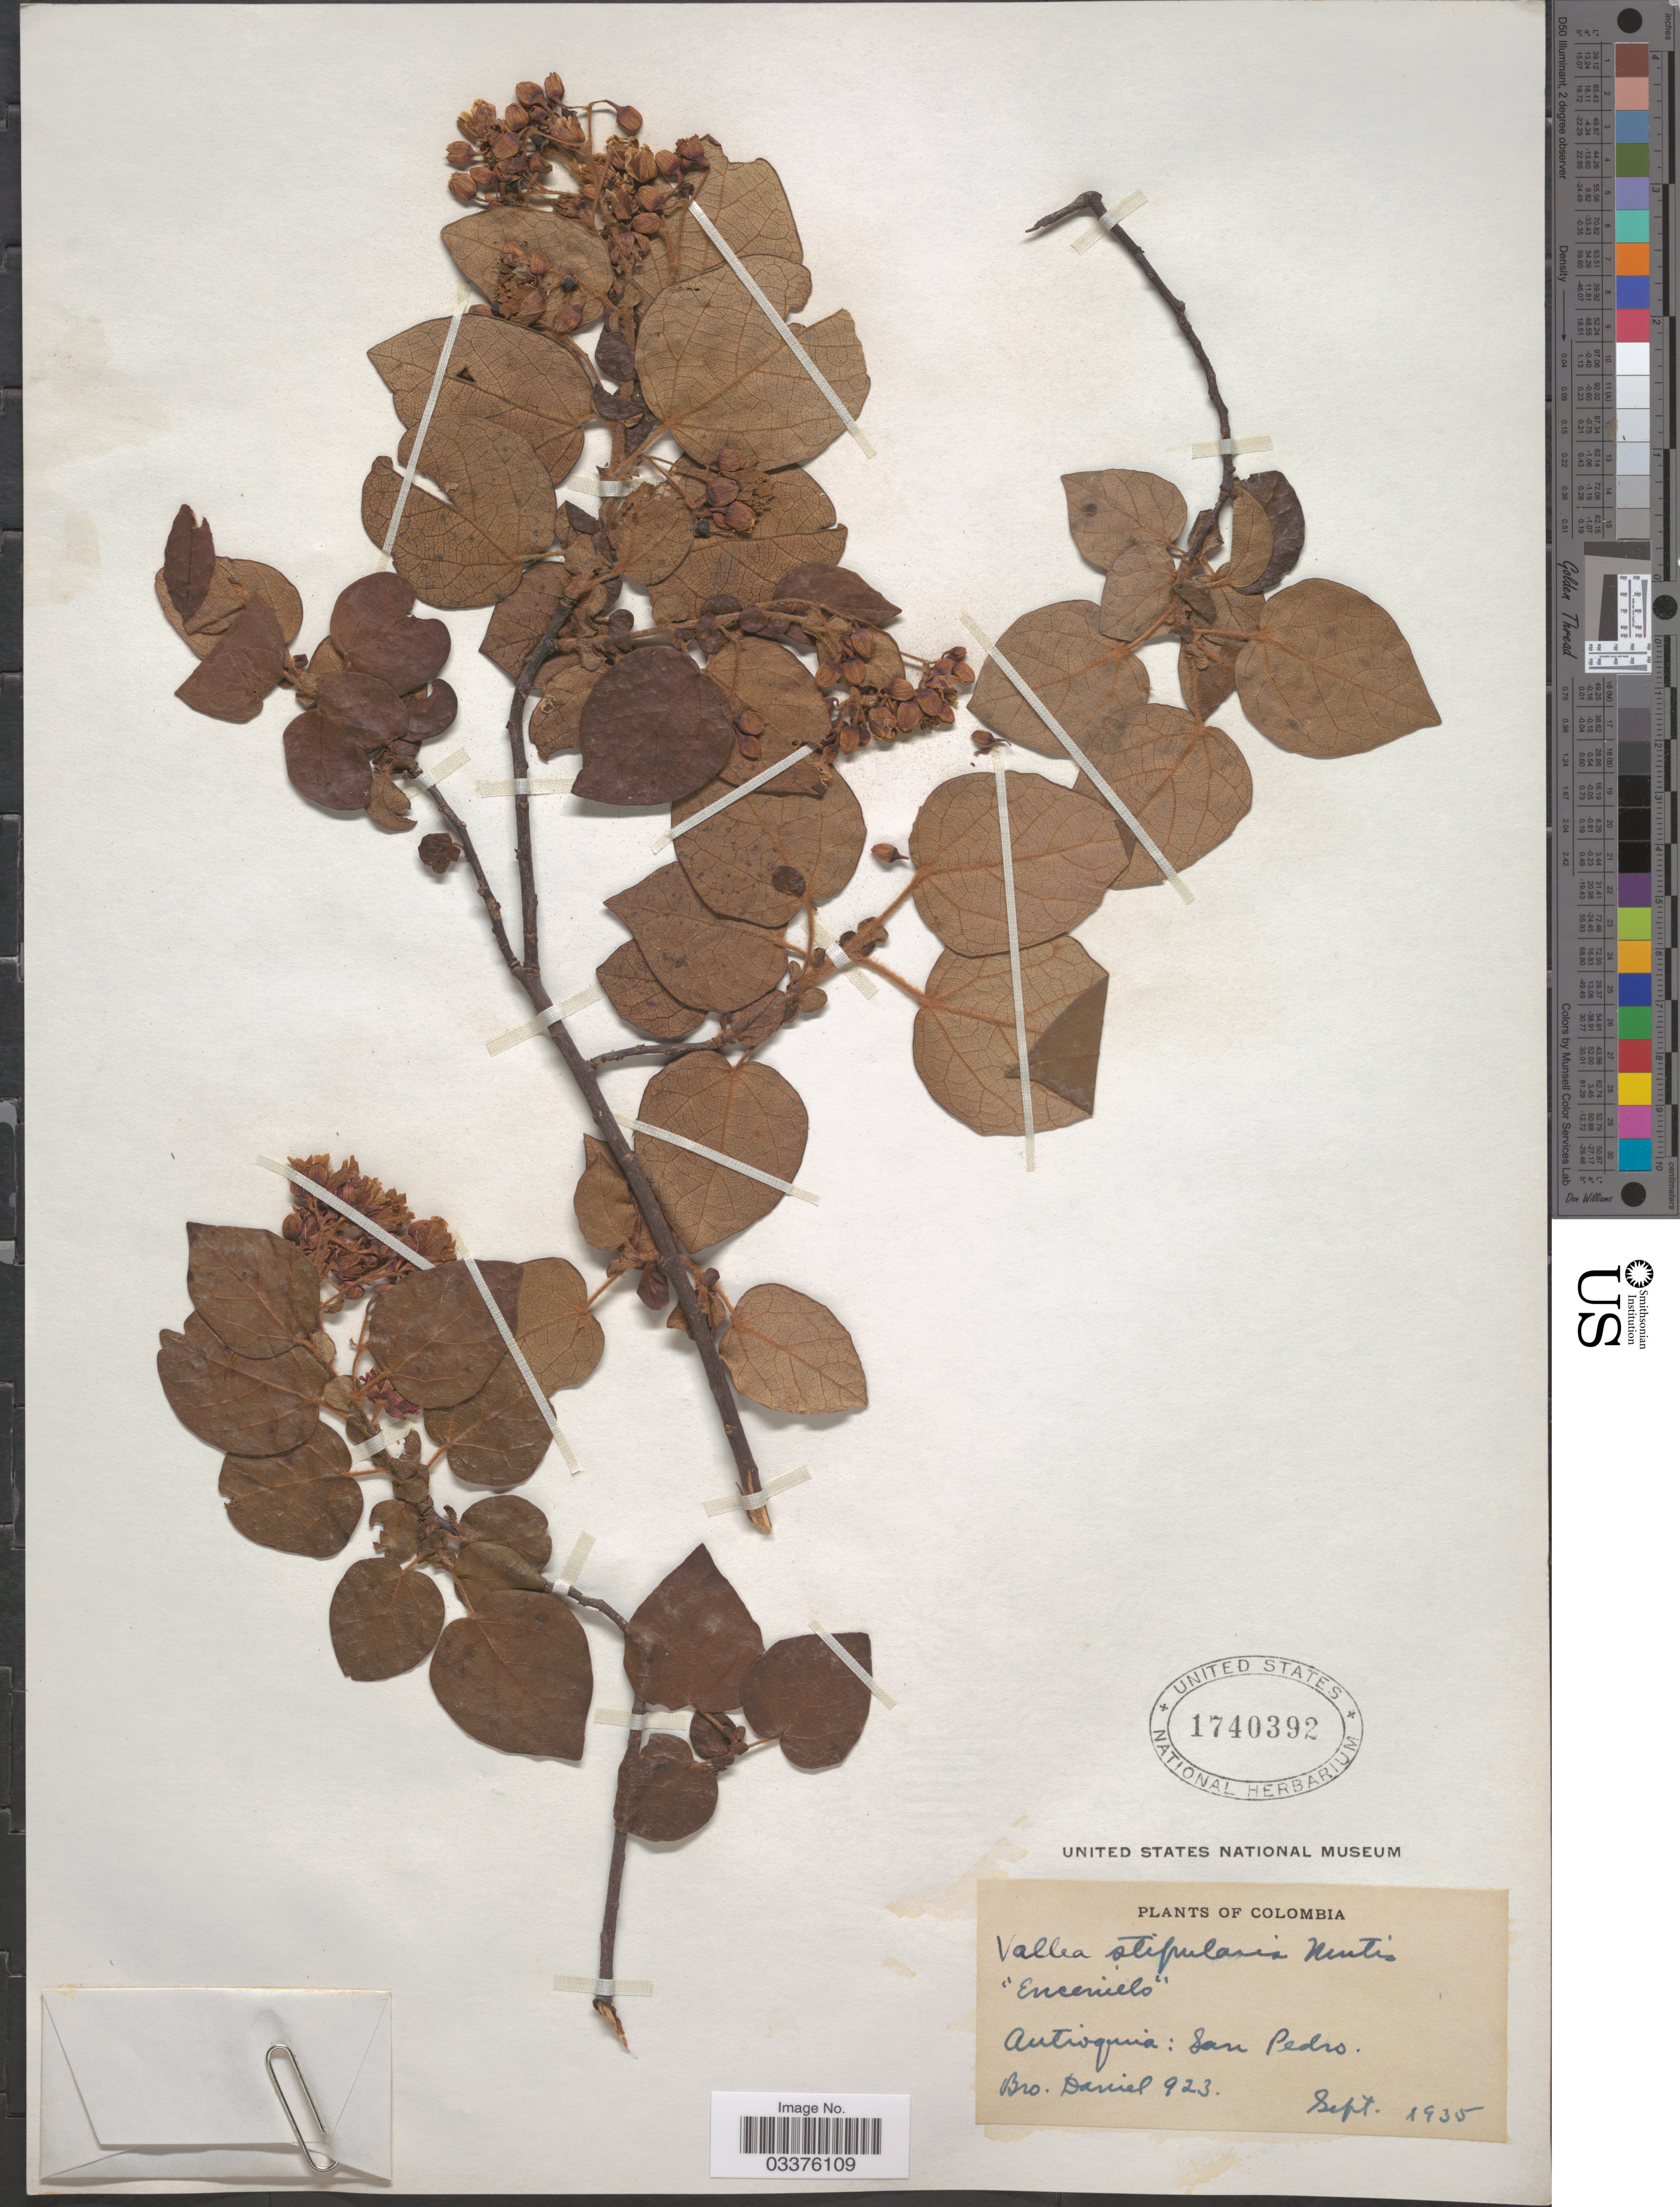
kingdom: Plantae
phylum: Tracheophyta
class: Magnoliopsida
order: Oxalidales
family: Elaeocarpaceae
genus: Vallea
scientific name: Vallea stipularis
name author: L. f.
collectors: Bro. Daniel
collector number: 923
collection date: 1935-09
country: Colombia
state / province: Antioquia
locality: San Pedro.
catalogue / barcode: US 1740392